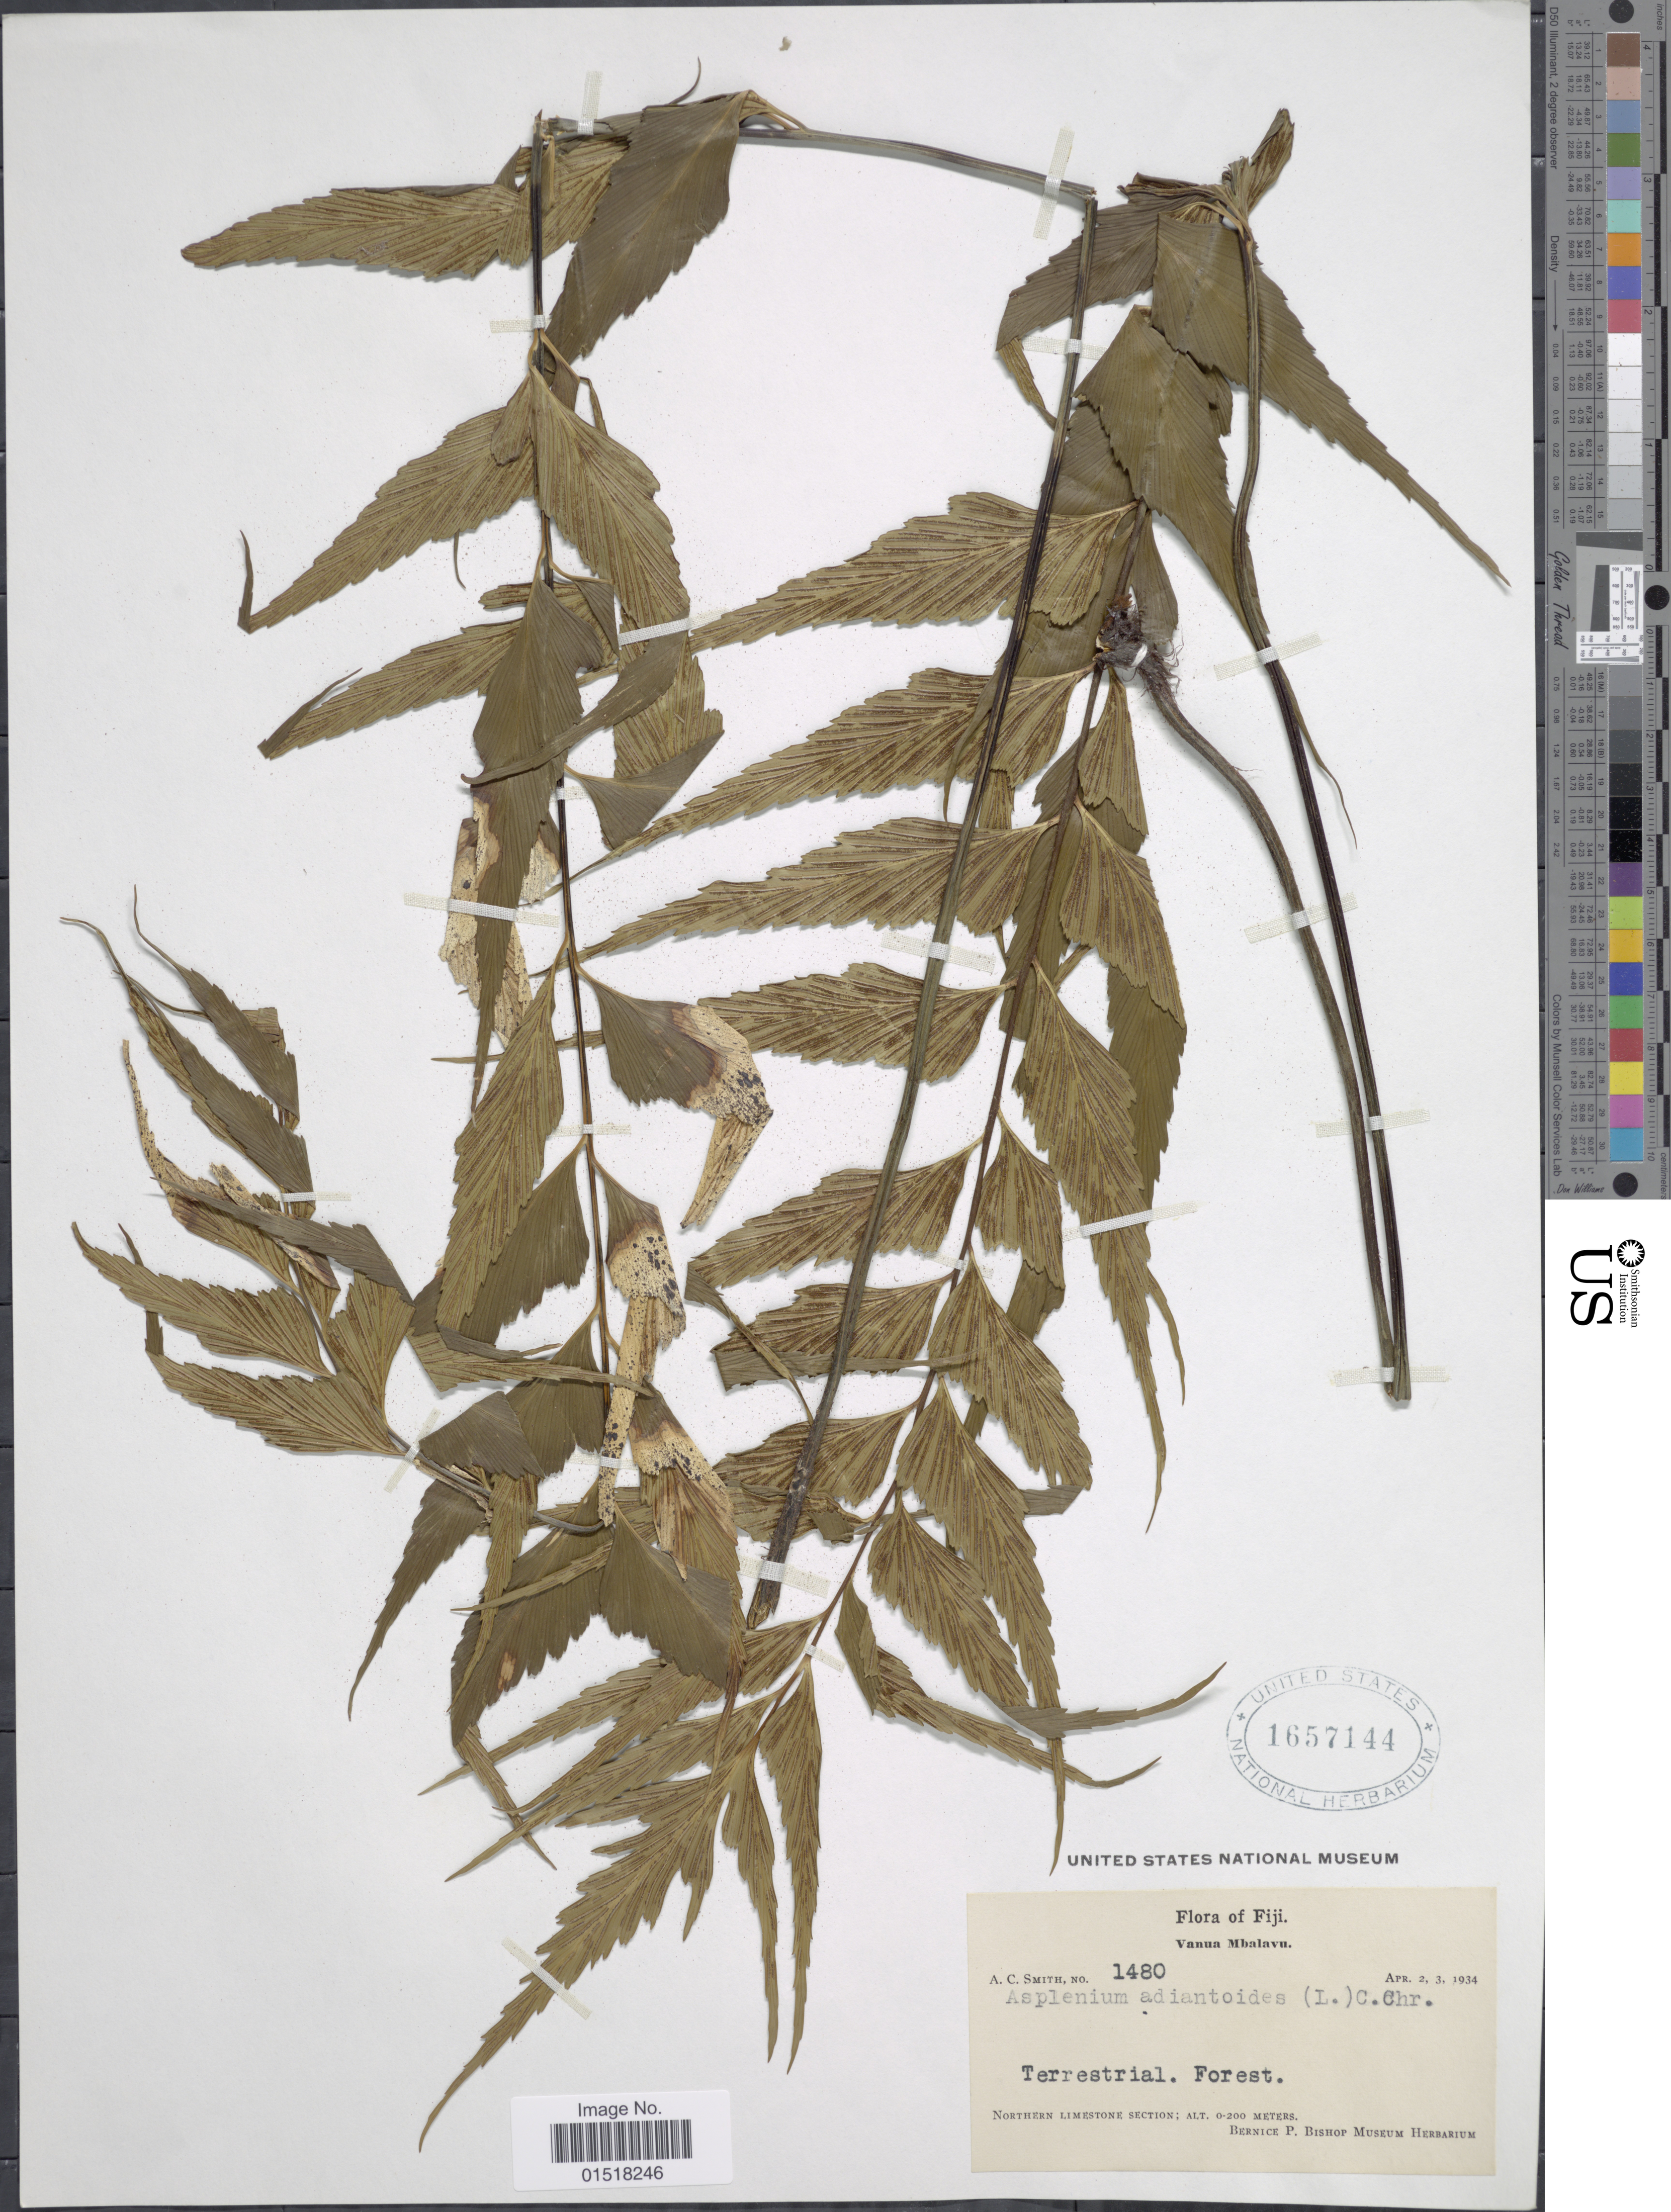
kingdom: Plantae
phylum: Tracheophyta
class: Polypodiopsida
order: Polypodiales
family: Aspleniaceae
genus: Asplenium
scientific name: Asplenium polyodon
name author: G. Forst.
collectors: A. C. Smith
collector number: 1480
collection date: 1934-04-02/1934-04-03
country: Fiji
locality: Vanua Mbalavu. Northern limestone section.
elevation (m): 0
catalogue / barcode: US 1657144